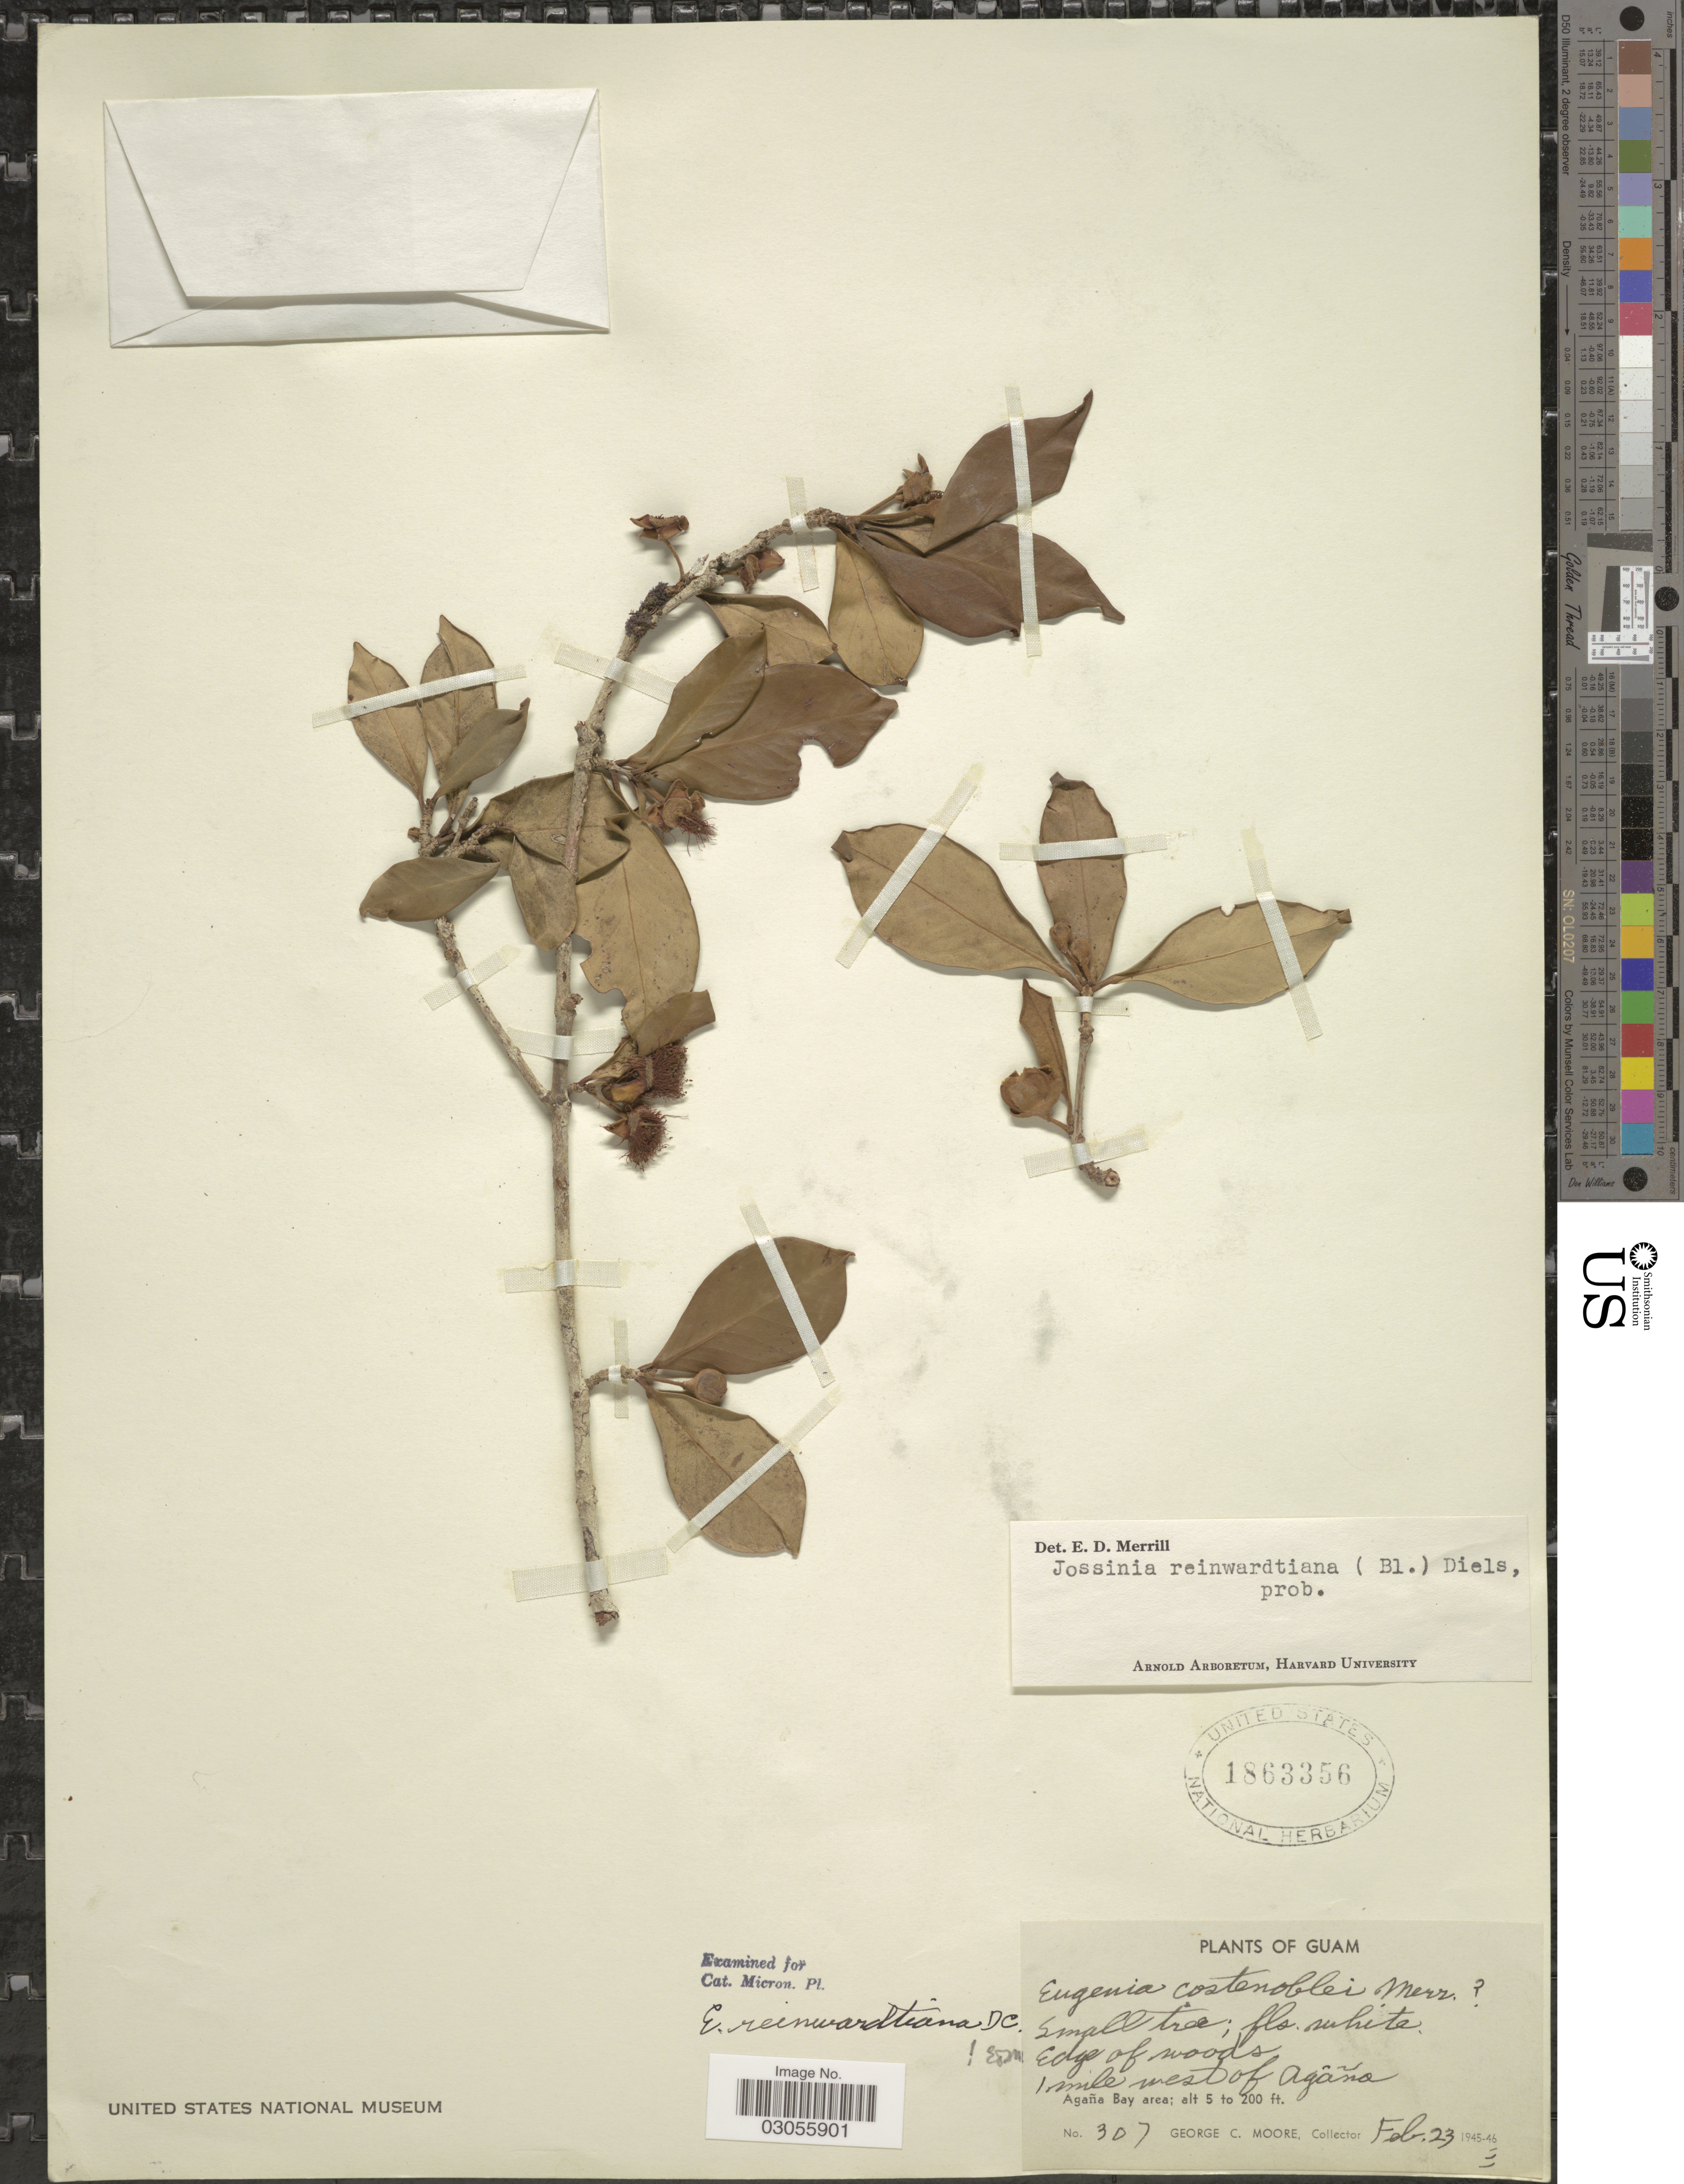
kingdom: Plantae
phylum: Tracheophyta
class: Magnoliopsida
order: Myrtales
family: Myrtaceae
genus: Eugenia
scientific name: Eugenia reinwardtiana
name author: (Blume) DC.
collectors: G. C. Moore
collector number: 307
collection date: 1946-02-23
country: Guam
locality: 1 miles west of Agáña. Agaña Bay area.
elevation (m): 2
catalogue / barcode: US 1863356